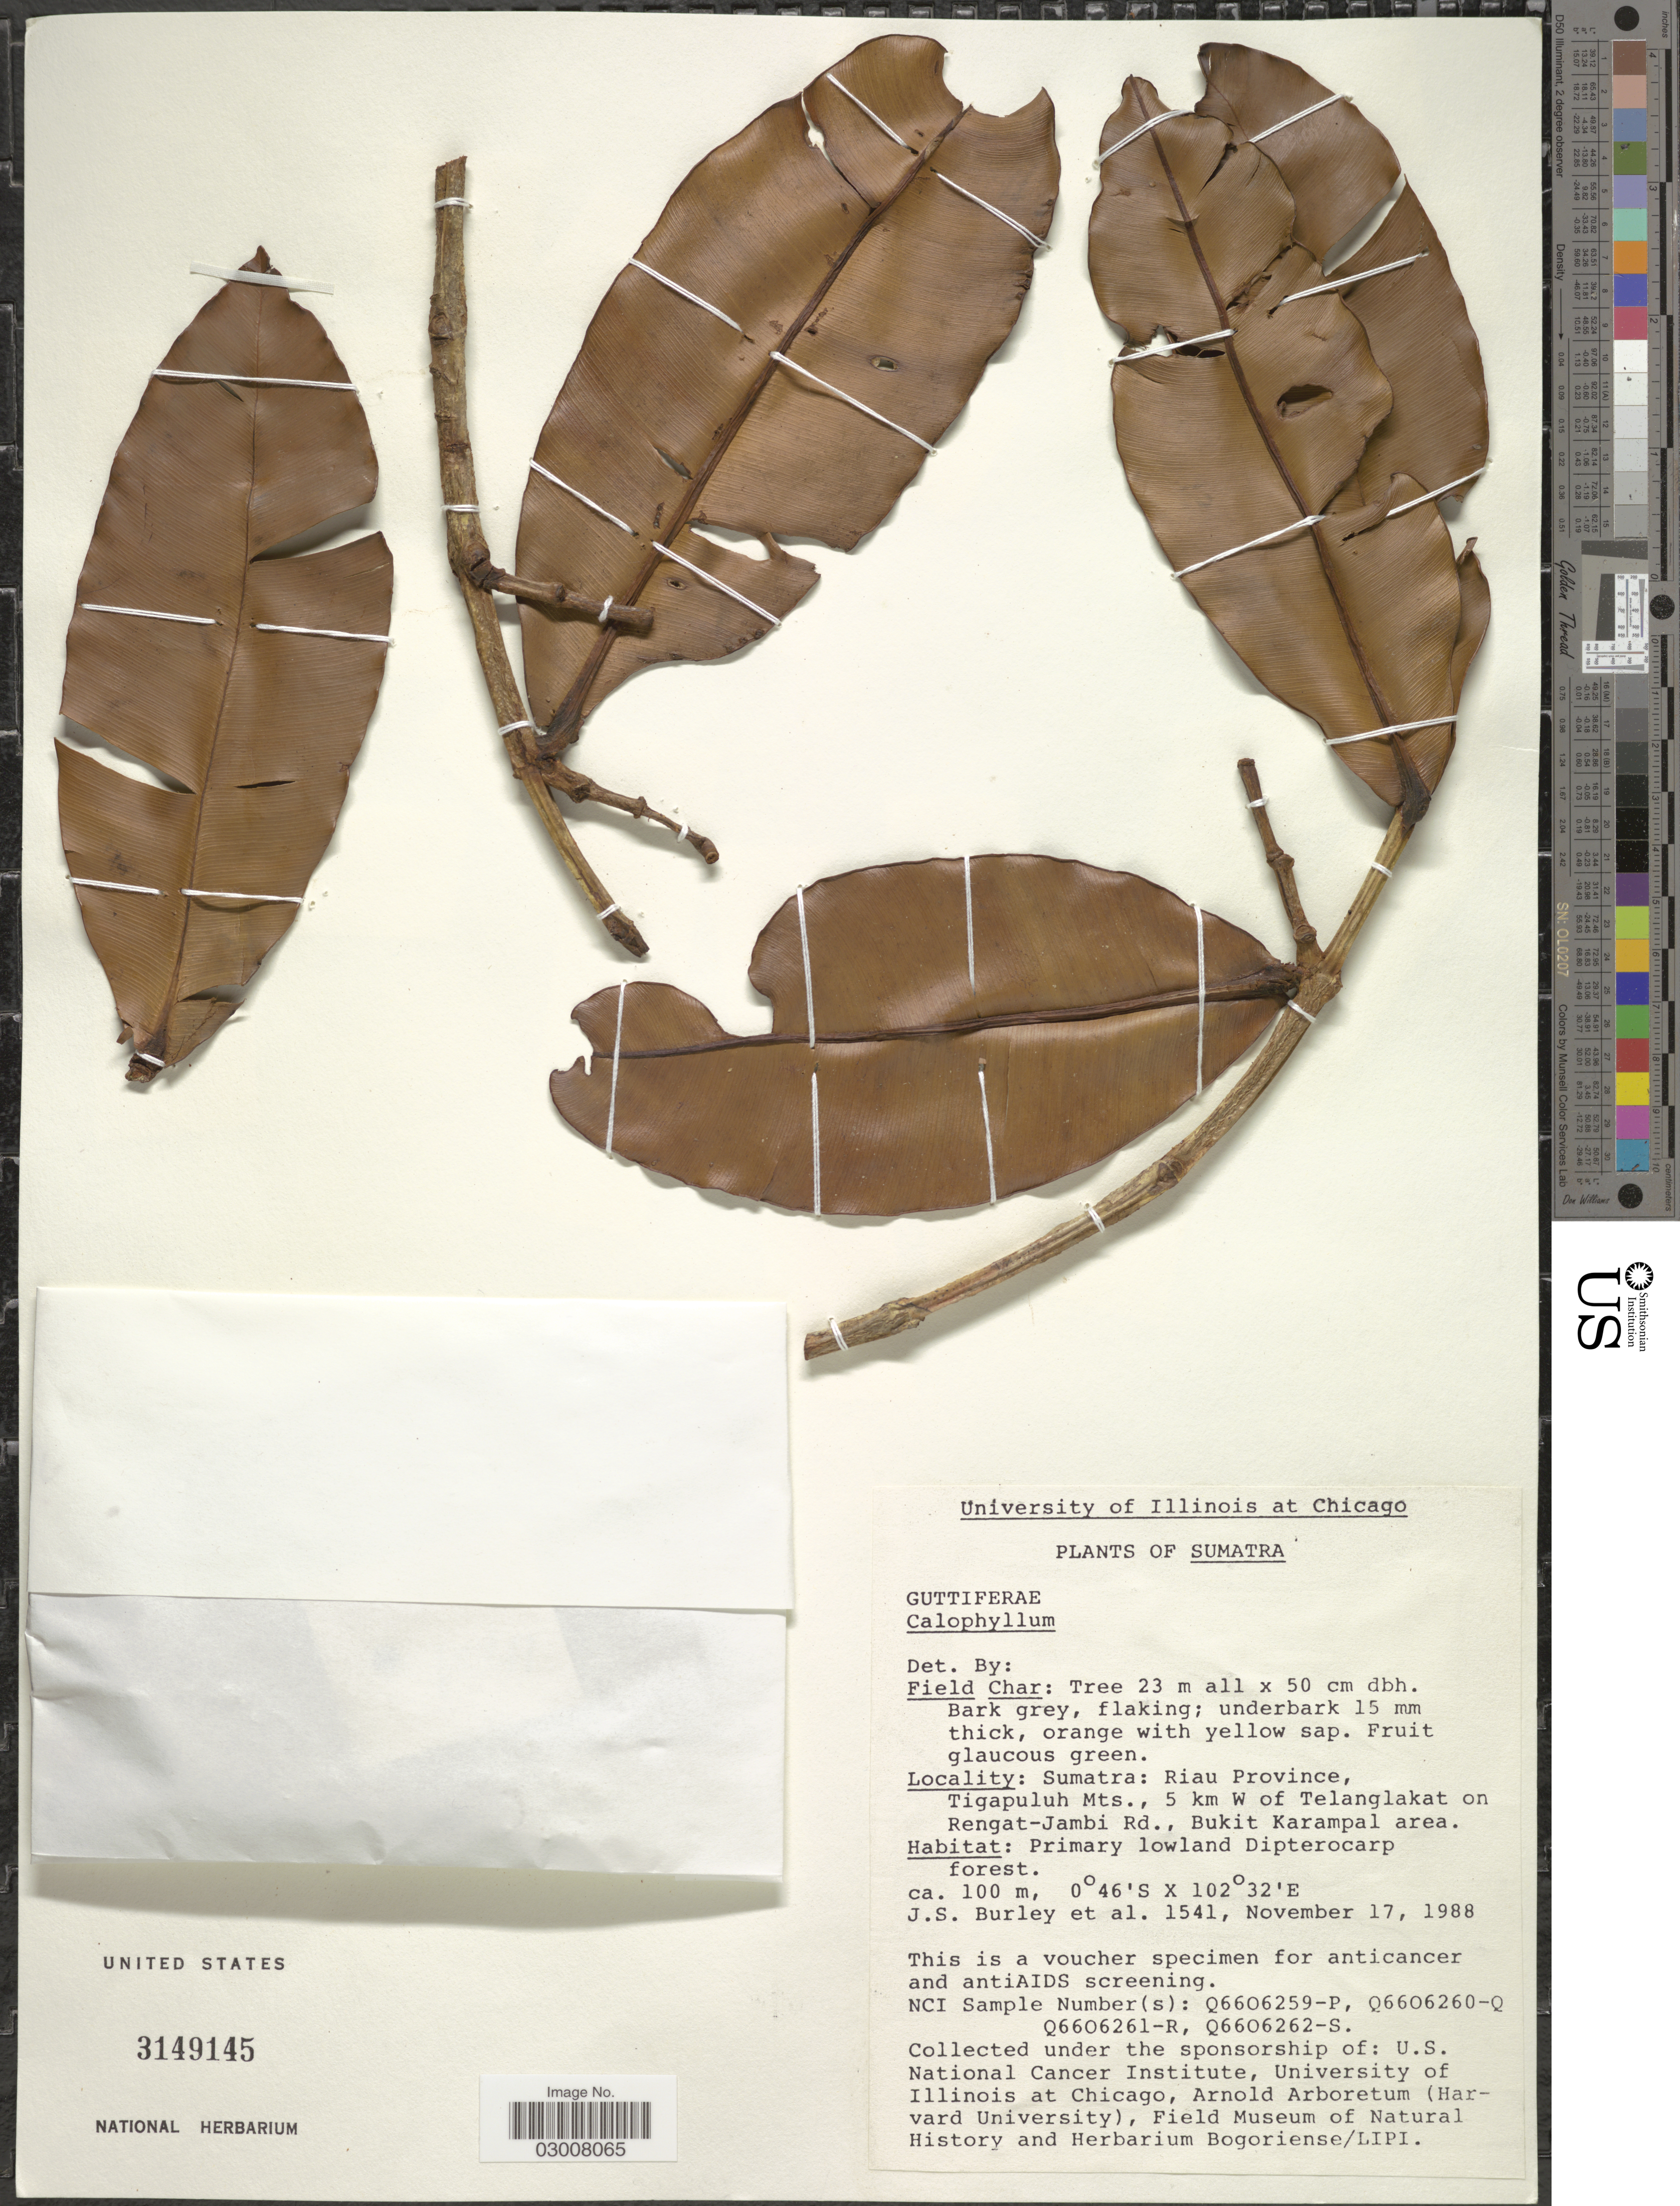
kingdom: Plantae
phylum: Tracheophyta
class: Magnoliopsida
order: Malpighiales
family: Calophyllaceae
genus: Calophyllum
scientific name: Calophyllum sp.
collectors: J. S. Burley & et al.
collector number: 1541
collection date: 1988-11-17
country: Indonesia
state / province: Sumatra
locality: Riau Province, Tigapuluh Mts., 5 km W of Telanglakat on Rengat-Jambi Rd., Bukit Karampal area.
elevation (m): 100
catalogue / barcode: US 3149145